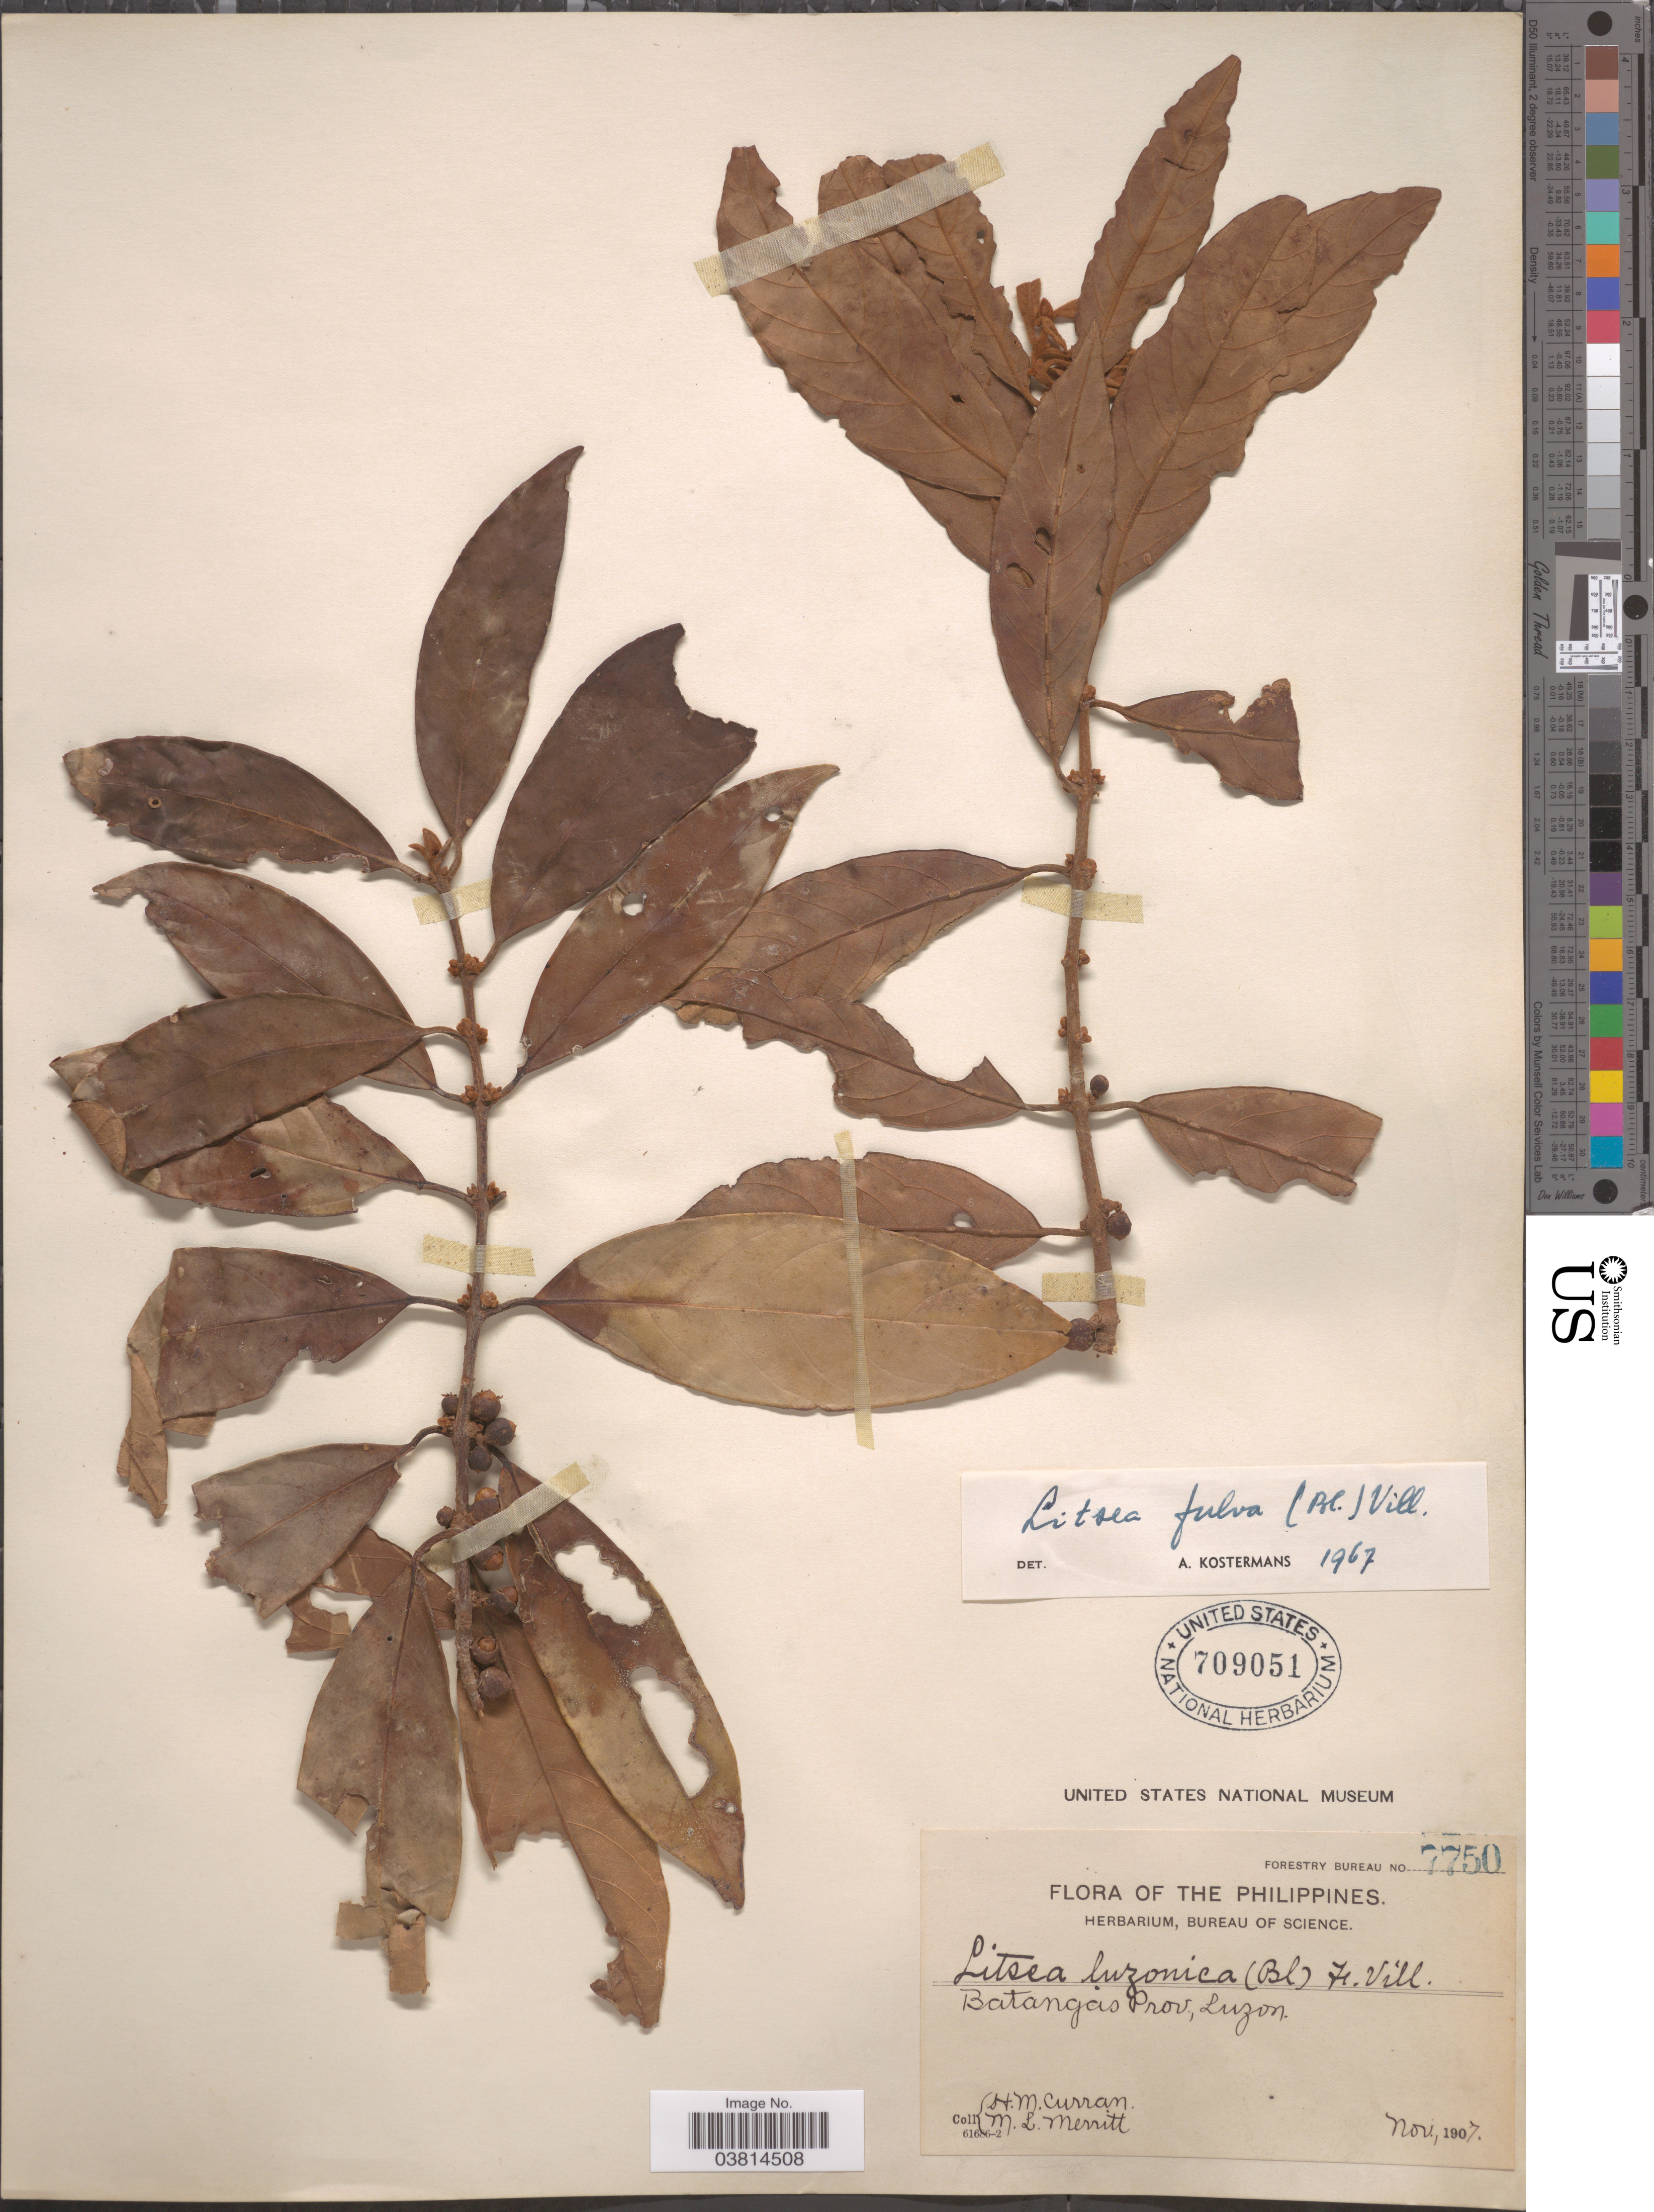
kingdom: Plantae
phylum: Tracheophyta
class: Magnoliopsida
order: Laurales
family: Lauraceae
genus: Litsea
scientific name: Litsea fulva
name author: (Blume) Fern.-Vill.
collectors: H. M. Curran & M. L. Merritt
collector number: Forestry Bureau 7750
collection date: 1907-11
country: Philippines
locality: Batangas Prov., Luzon.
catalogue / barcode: US 709051